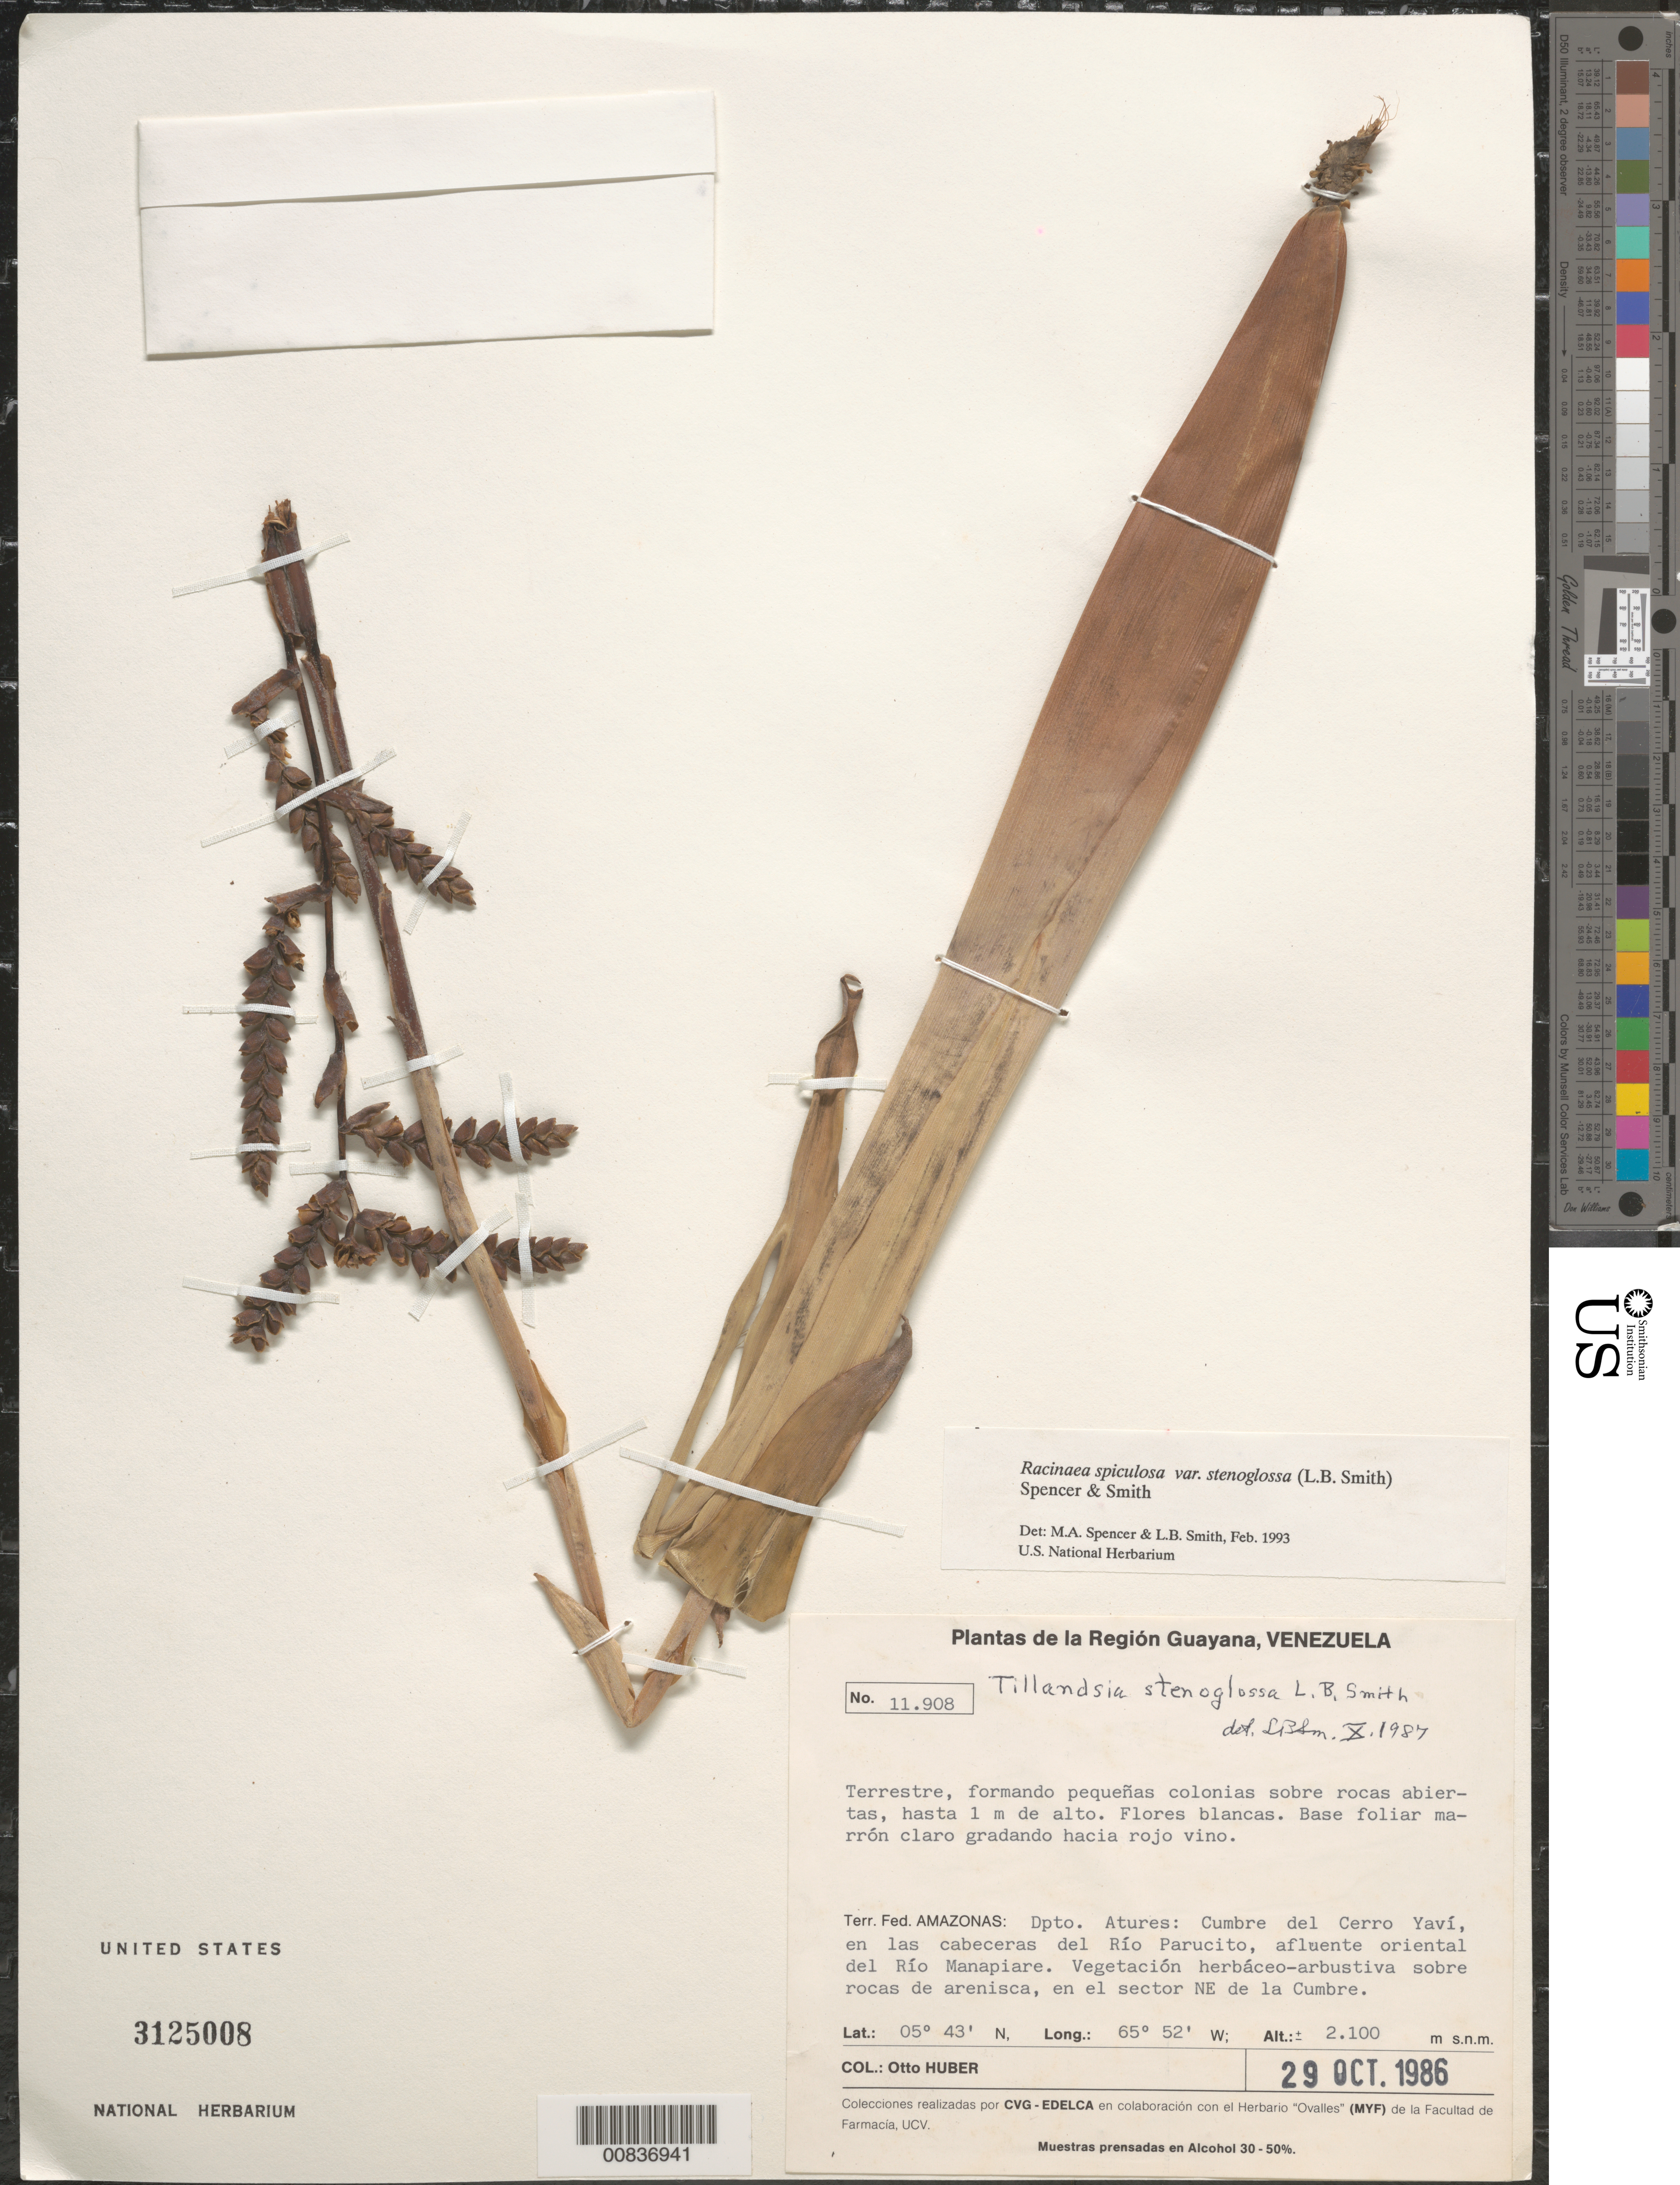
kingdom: Plantae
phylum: Tracheophyta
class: Liliopsida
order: Poales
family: Bromeliaceae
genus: Racinaea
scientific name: Racinaea spiculosa var. stenoglossa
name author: (L.B. Sm.) M.A. Spencer & L.B. Sm.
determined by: Spencer, M. A.; Smith, L. B.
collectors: O. Huber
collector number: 11908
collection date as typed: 29-Oct-86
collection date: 1986-10-29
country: Venezuela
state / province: Amazonas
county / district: Atures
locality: Cerro Yaví cumbre, cabeceras de Río Parucito (affl. Río Manapiare), sector NE de la cumbre.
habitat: Vegetación herbaceo-arbustiva sobre rocas de arnisca; en sitio sombreado bajo rocas, hasta 50 cm. en bosquecillo sobre bloques rocosos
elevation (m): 2100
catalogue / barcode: US 3125008